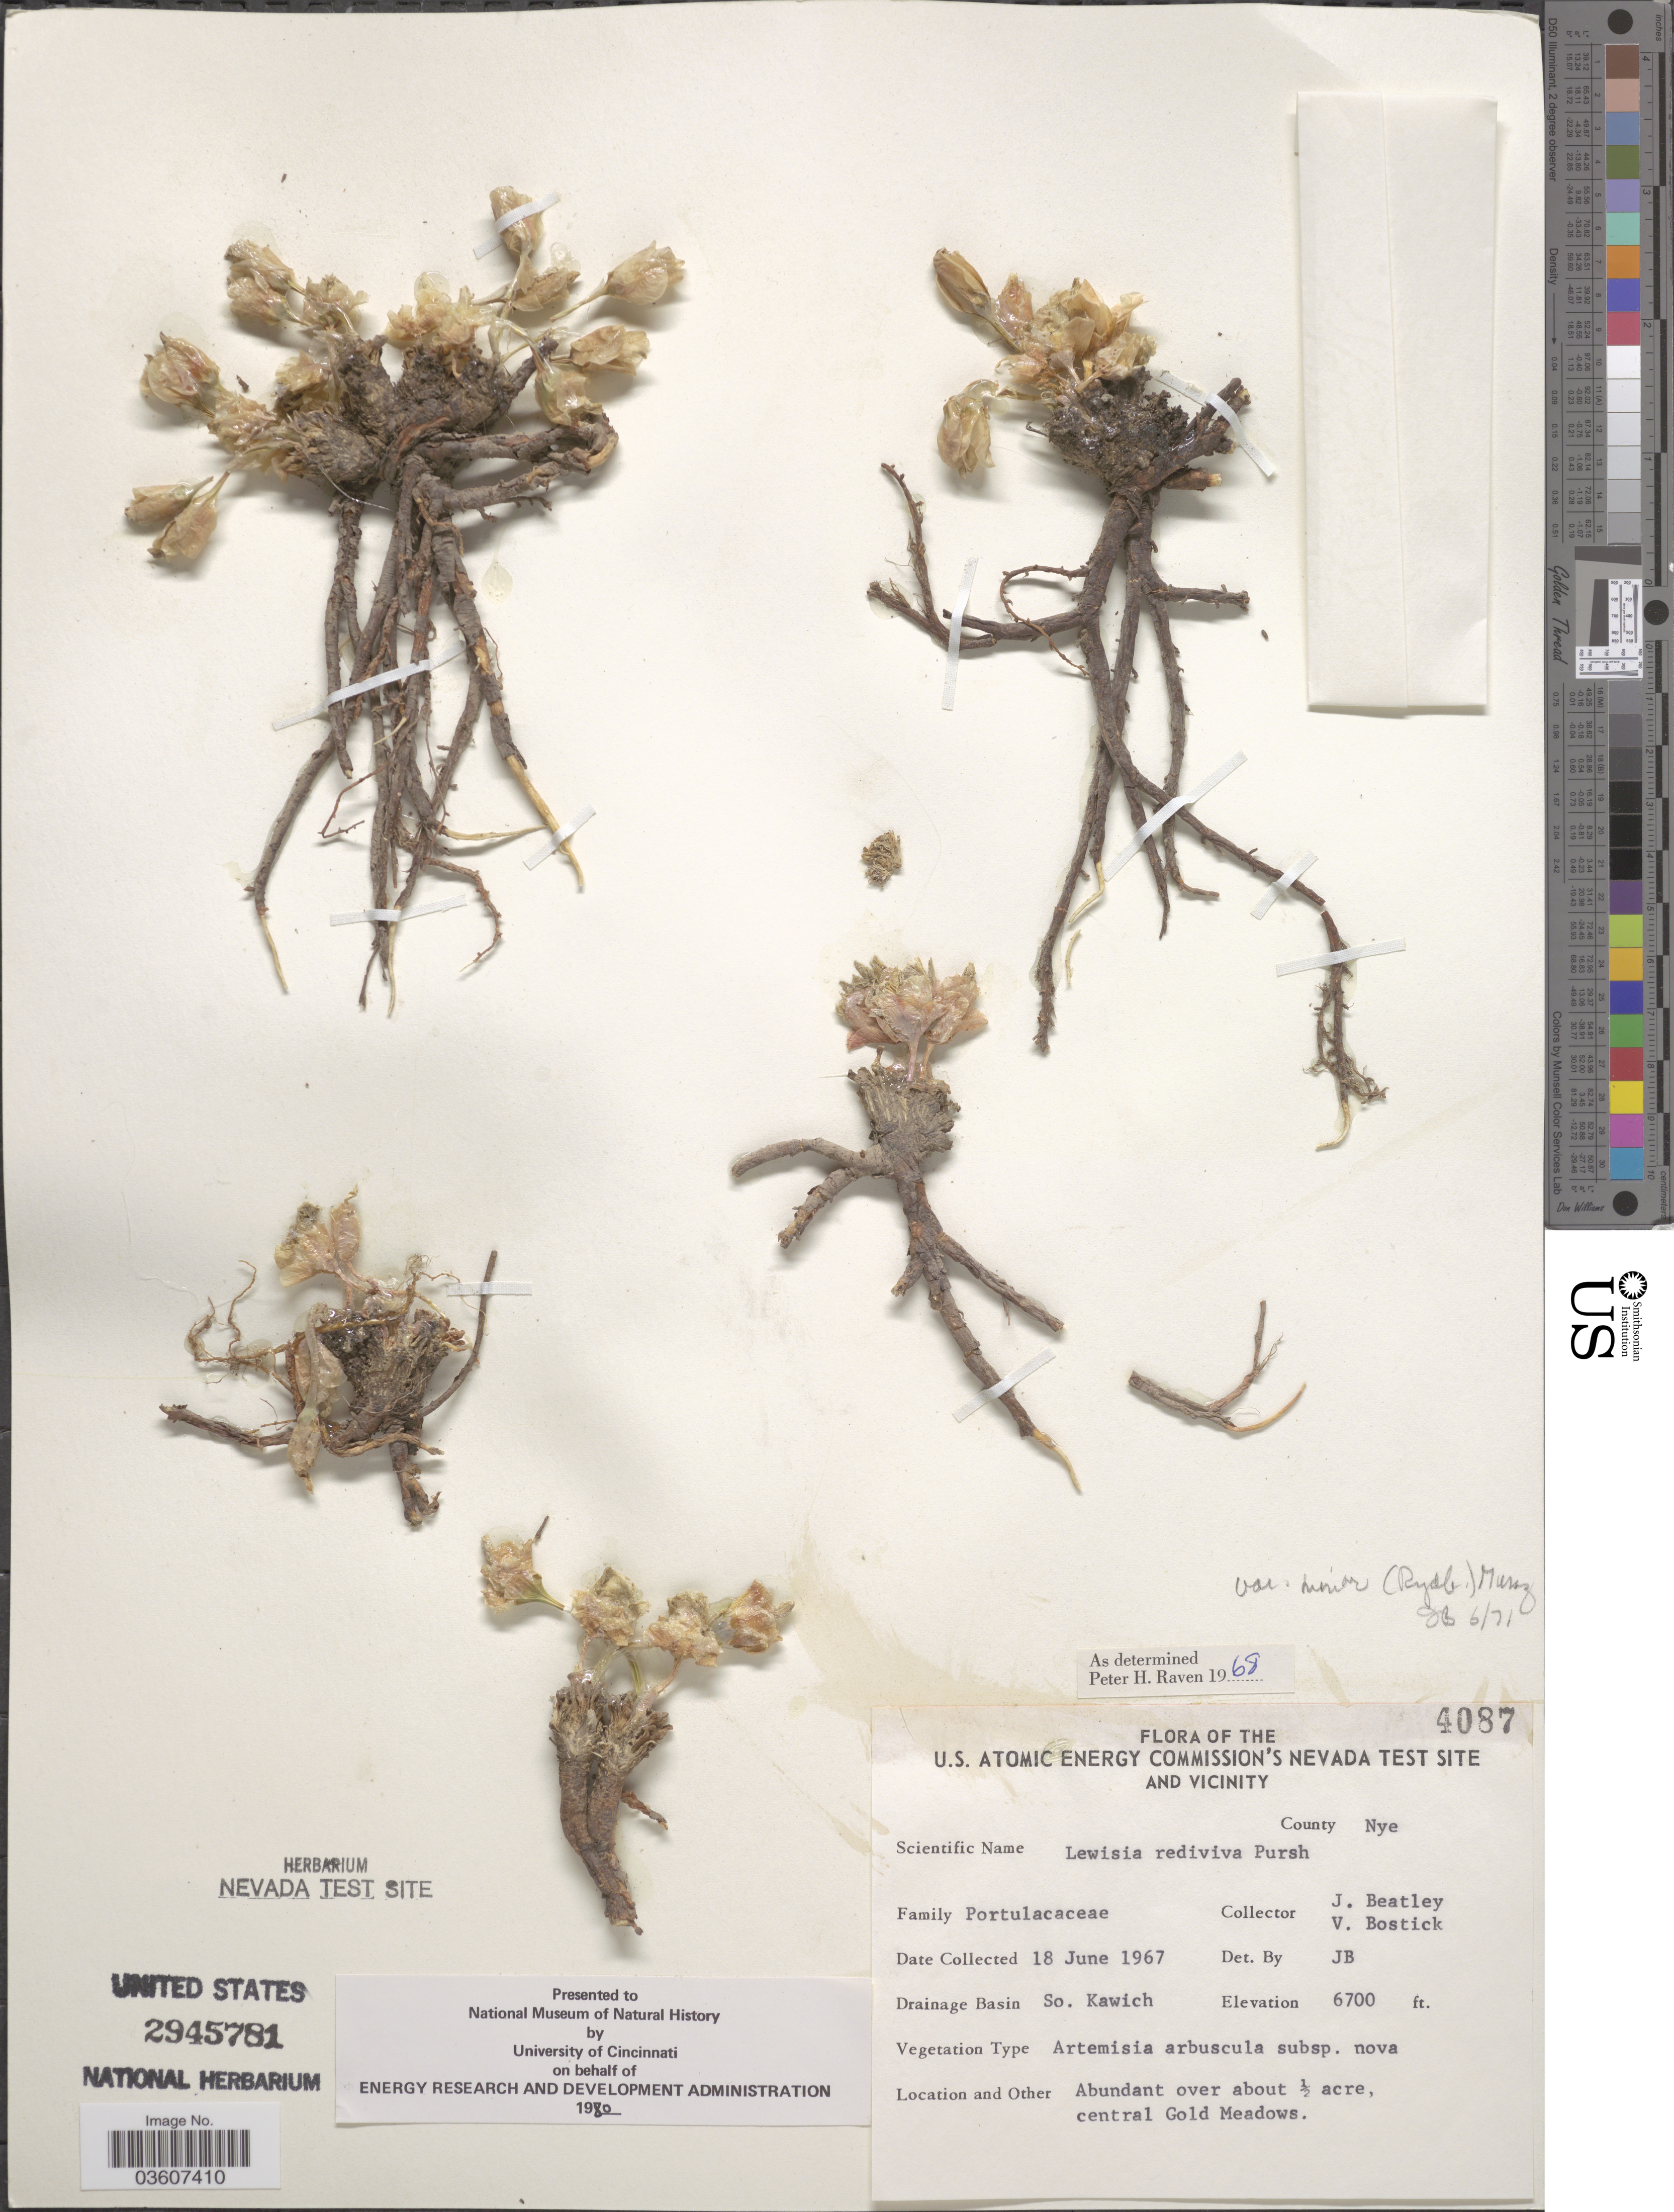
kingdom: Plantae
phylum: Tracheophyta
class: Magnoliopsida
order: Caryophyllales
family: Montiaceae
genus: Lewisia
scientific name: Lewisia rediviva var. minor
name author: (Rydb.) Munz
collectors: J. C. Beatley & V. Bostick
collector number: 4087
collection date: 1967-06-18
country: United States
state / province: Nevada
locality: U.S. Atomic Energy Commission's Nevada Test Site and Vicinity. County Nye, Drainage Basin So. Kawich. Abundant over about ½ acre, central Gold Meadows.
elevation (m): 2042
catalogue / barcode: US 2945781